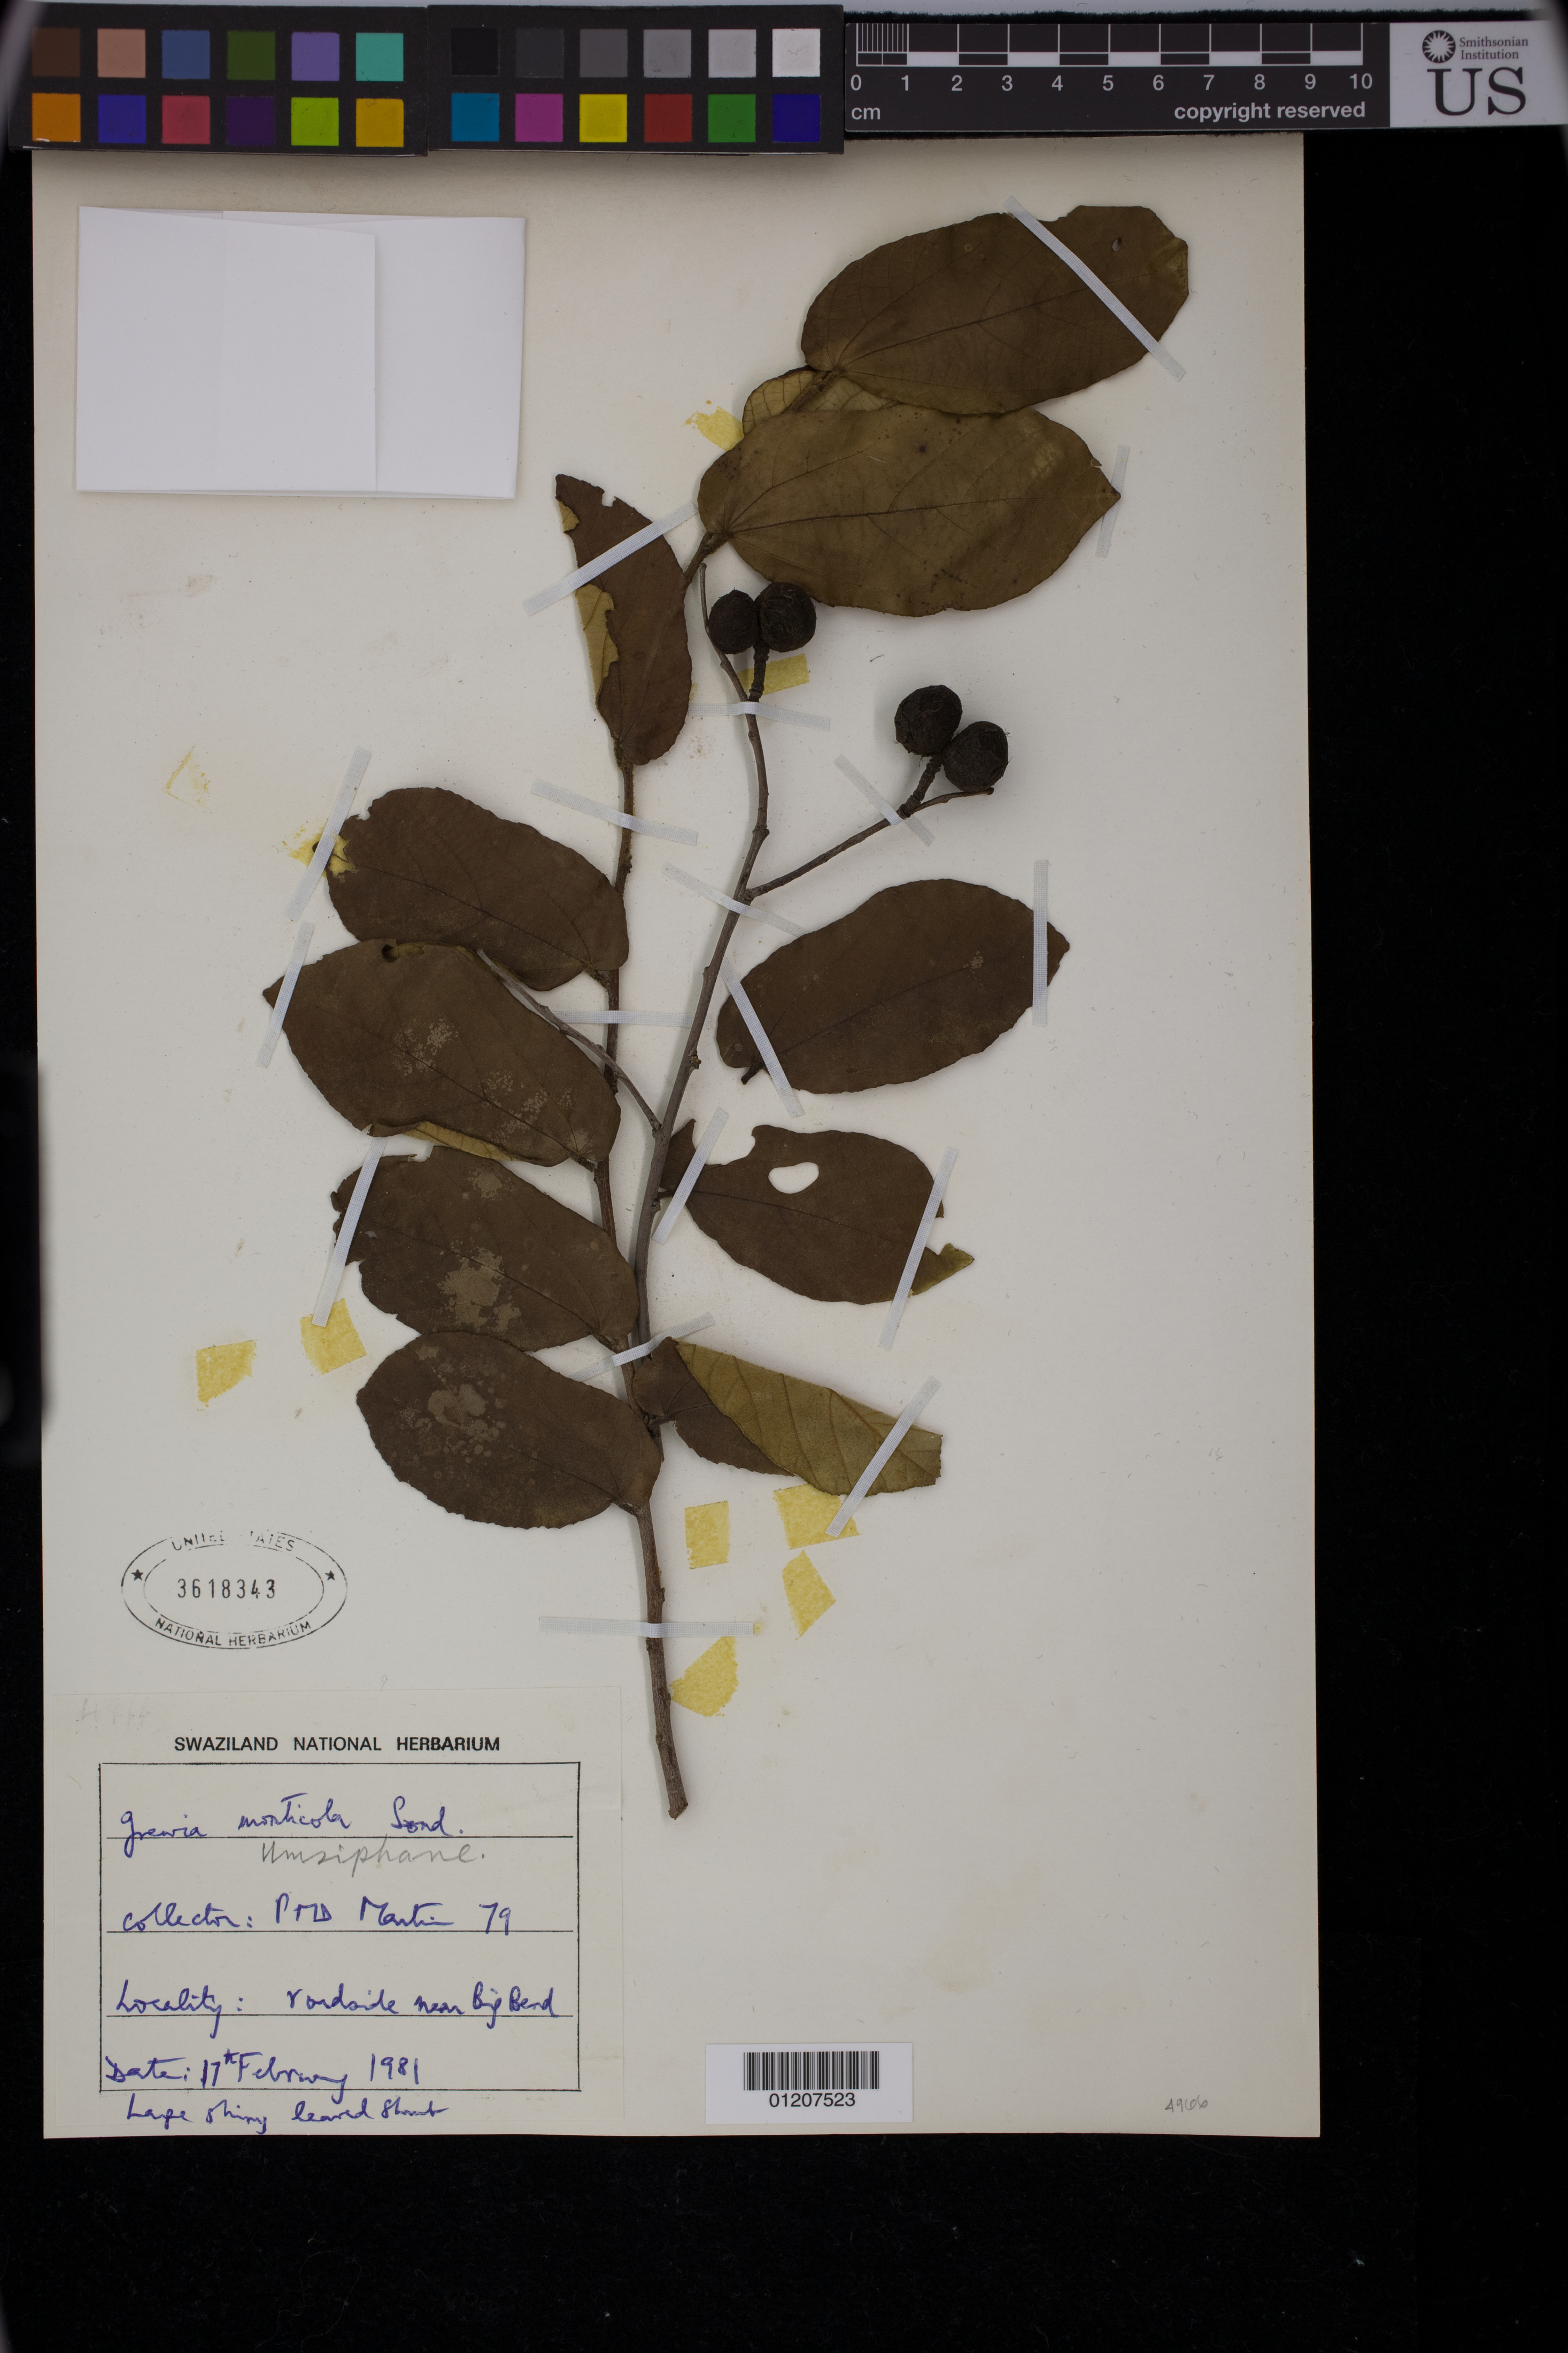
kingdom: Plantae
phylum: Tracheophyta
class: Magnoliopsida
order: Malvales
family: Malvaceae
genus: Grewia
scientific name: Grewia monticola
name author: Sond.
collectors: P. M. D. Martin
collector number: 79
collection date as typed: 02 Nov 1981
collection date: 1981-11-02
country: Eswatini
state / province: Lubombo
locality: roadside near Big Bend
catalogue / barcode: US 3618343